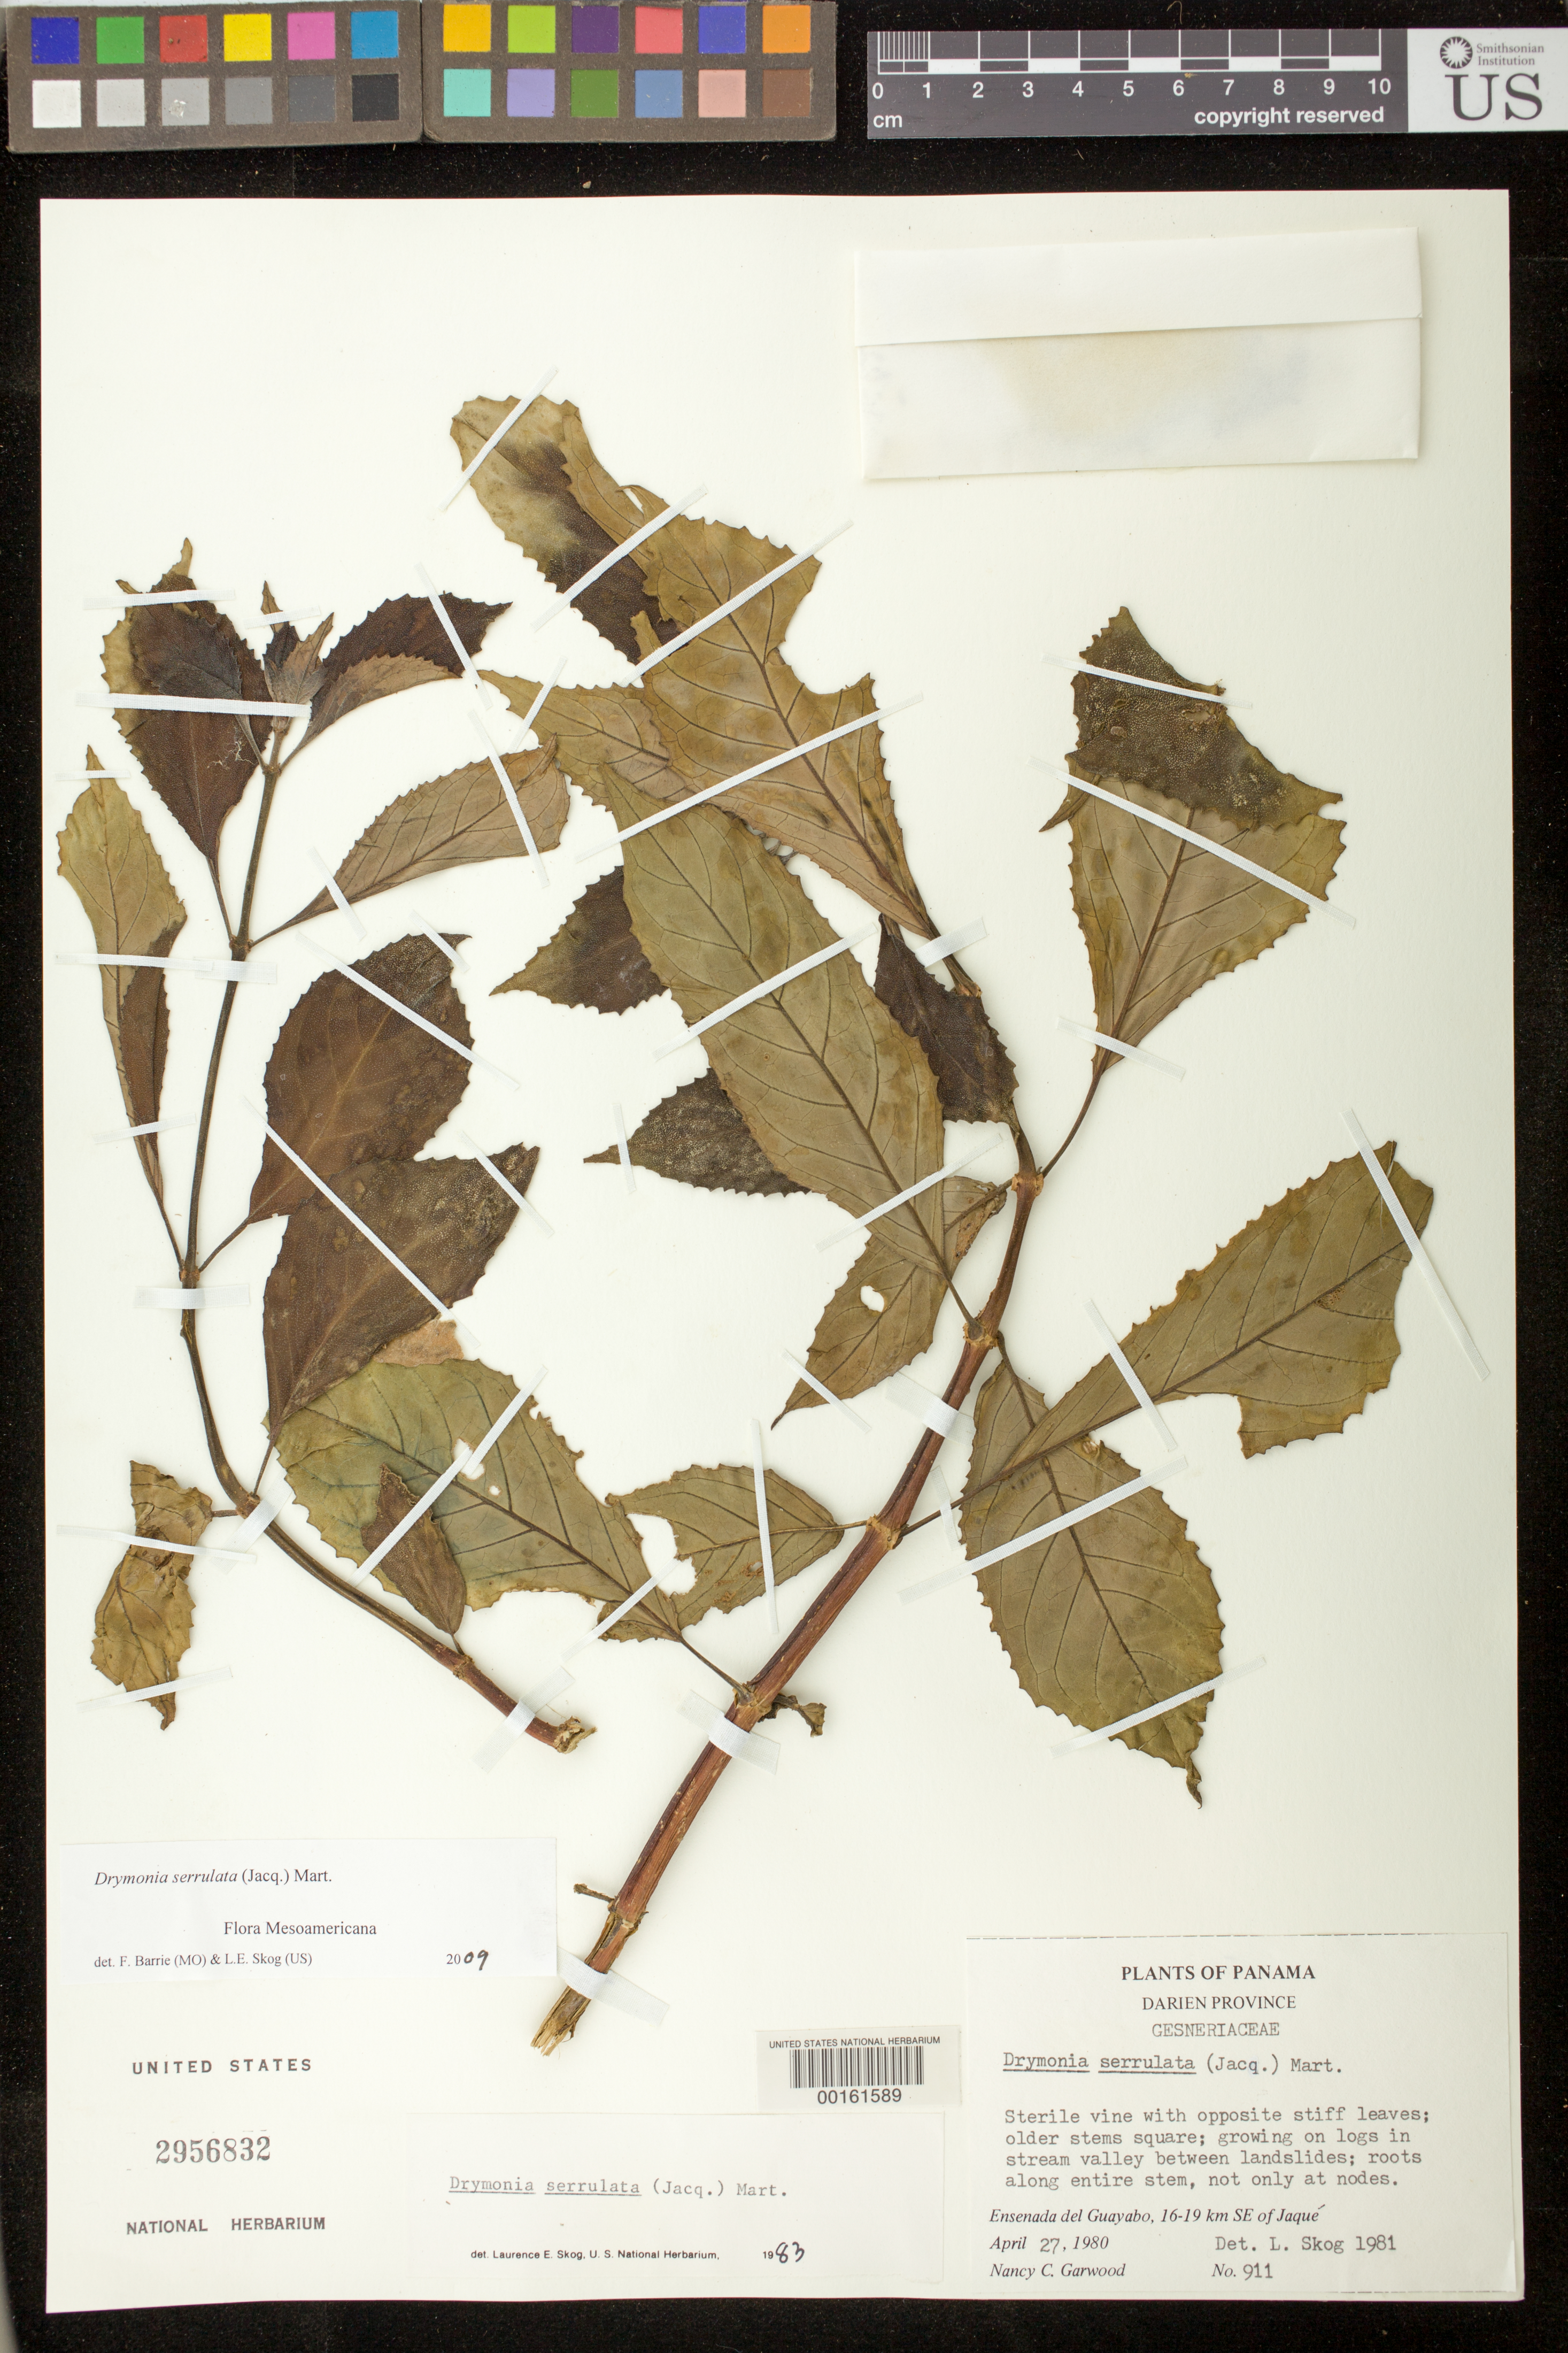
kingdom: Plantae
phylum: Tracheophyta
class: Magnoliopsida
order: Lamiales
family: Gesneriaceae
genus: Drymonia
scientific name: Drymonia serrulata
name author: (Jacq.) Mart.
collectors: N. Garwood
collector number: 911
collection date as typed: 27 Apr 1980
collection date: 1980-04-27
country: Panama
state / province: Darién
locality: Ensenada del Guayabo, 16-19 km SE of Jaque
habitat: Growing on logs in stream valley between landslides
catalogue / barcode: US 2956832